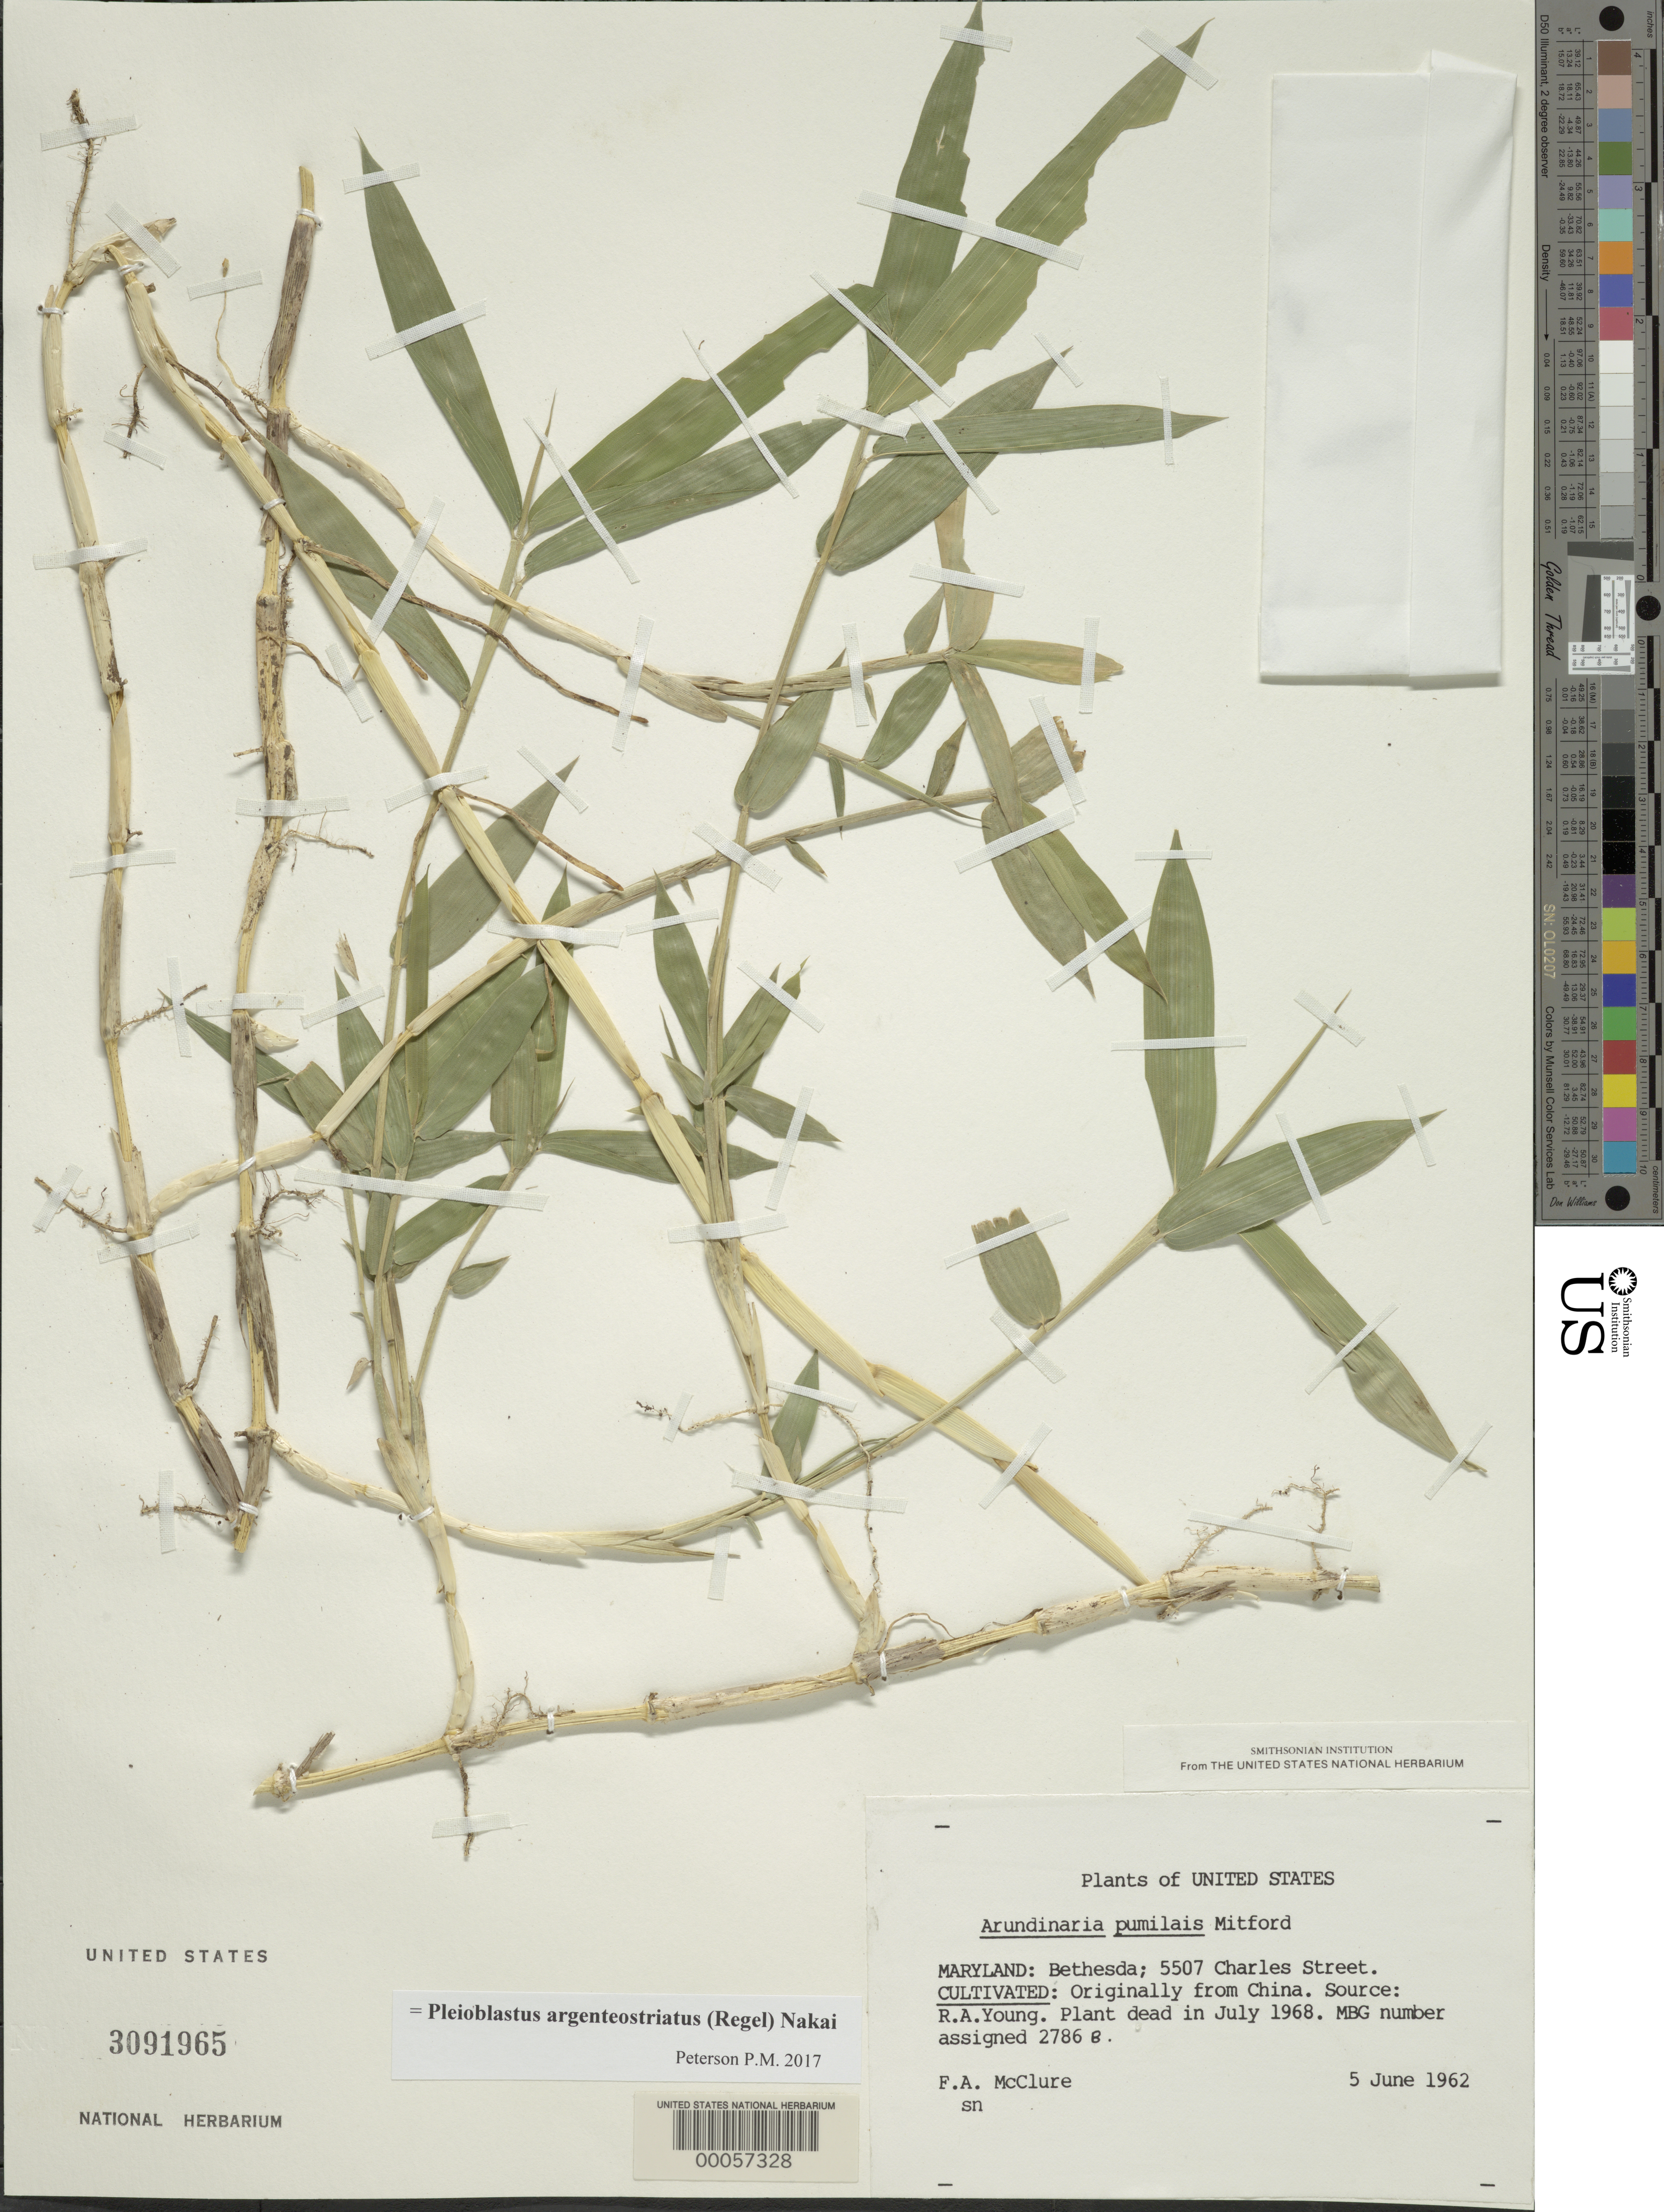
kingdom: Plantae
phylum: Tracheophyta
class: Liliopsida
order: Poales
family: Poaceae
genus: Pleioblastus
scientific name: Pleioblastus argenteostriatus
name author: (Regel) Nakai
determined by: Poaceae Reorganization Project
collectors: F. A. McClure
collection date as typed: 05 Jun 1962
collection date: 1962-06-05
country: United States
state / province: Maryland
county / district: Montgomery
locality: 5507 Charles Street, Bethesda (McClure's garden)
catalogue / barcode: US 3091965